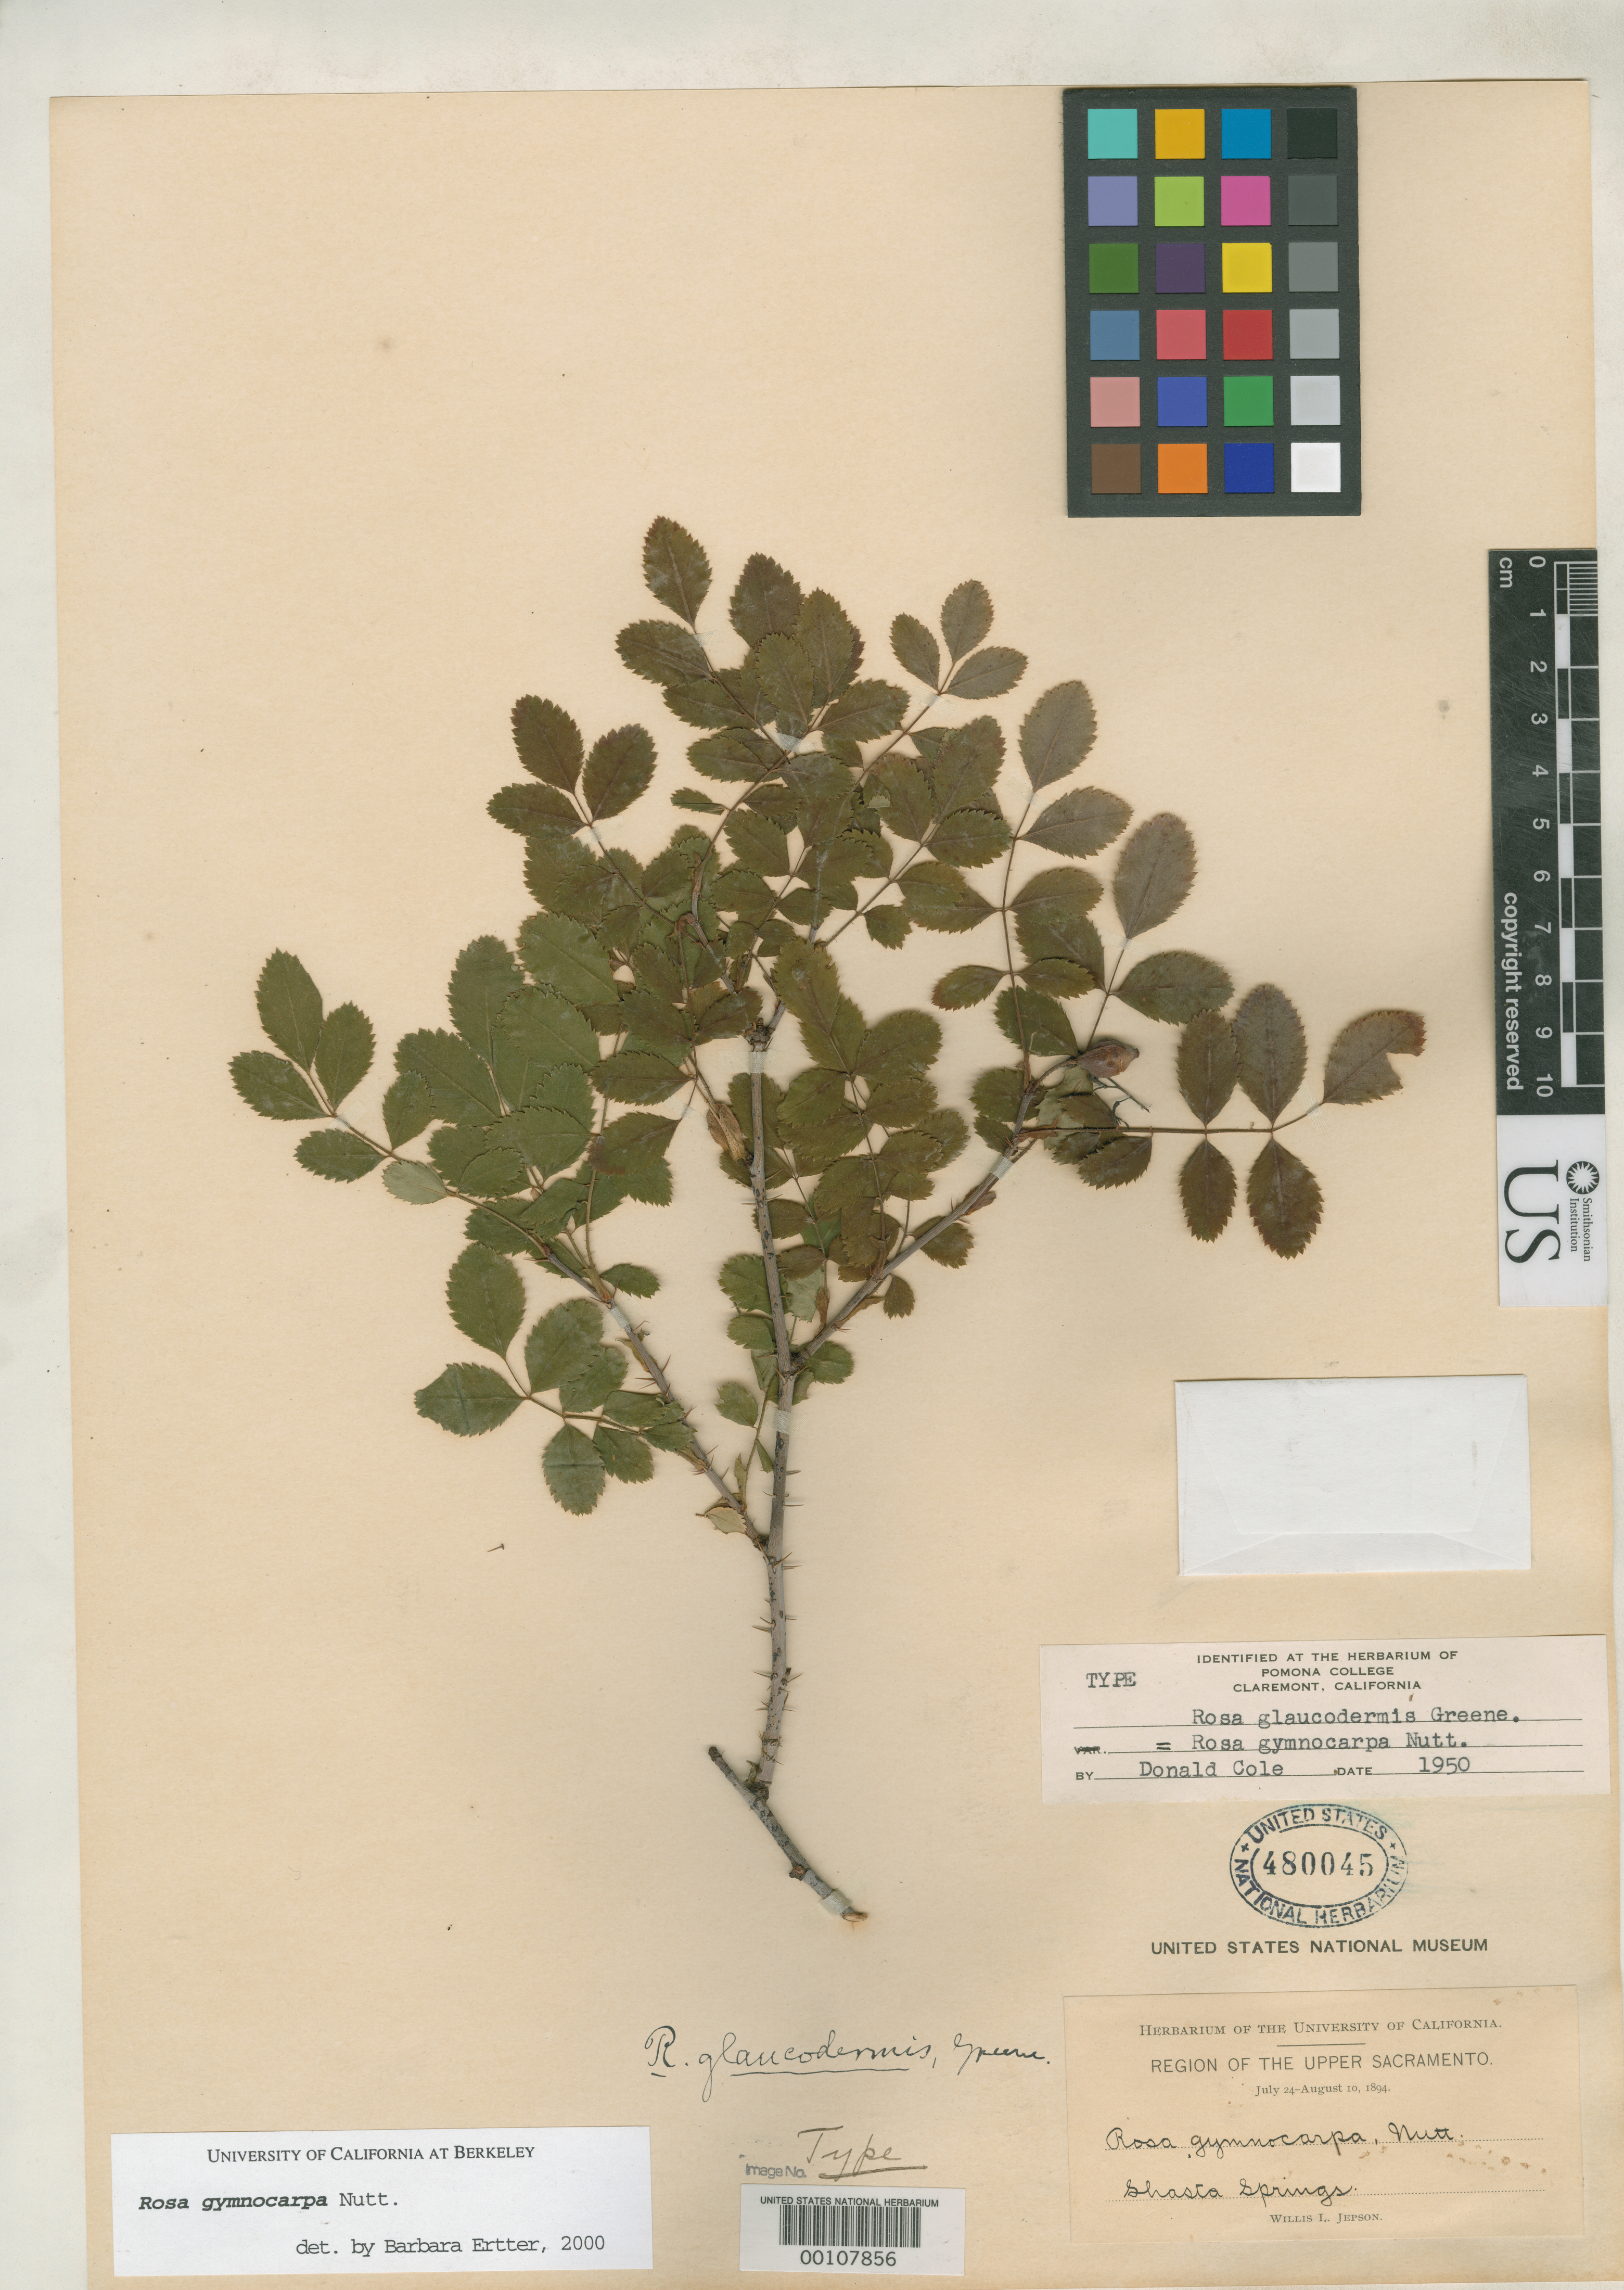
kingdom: Plantae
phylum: Tracheophyta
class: Magnoliopsida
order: Rosales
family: Rosaceae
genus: Rosa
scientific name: Rosa glaucodermis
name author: Greene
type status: Holotype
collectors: W. L. Jepson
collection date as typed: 24 Jul 1894 to 10 Aug 1894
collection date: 1894-07-24/1894-08-10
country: United States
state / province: California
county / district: Shasta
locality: Shasta Spring.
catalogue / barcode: US 480045